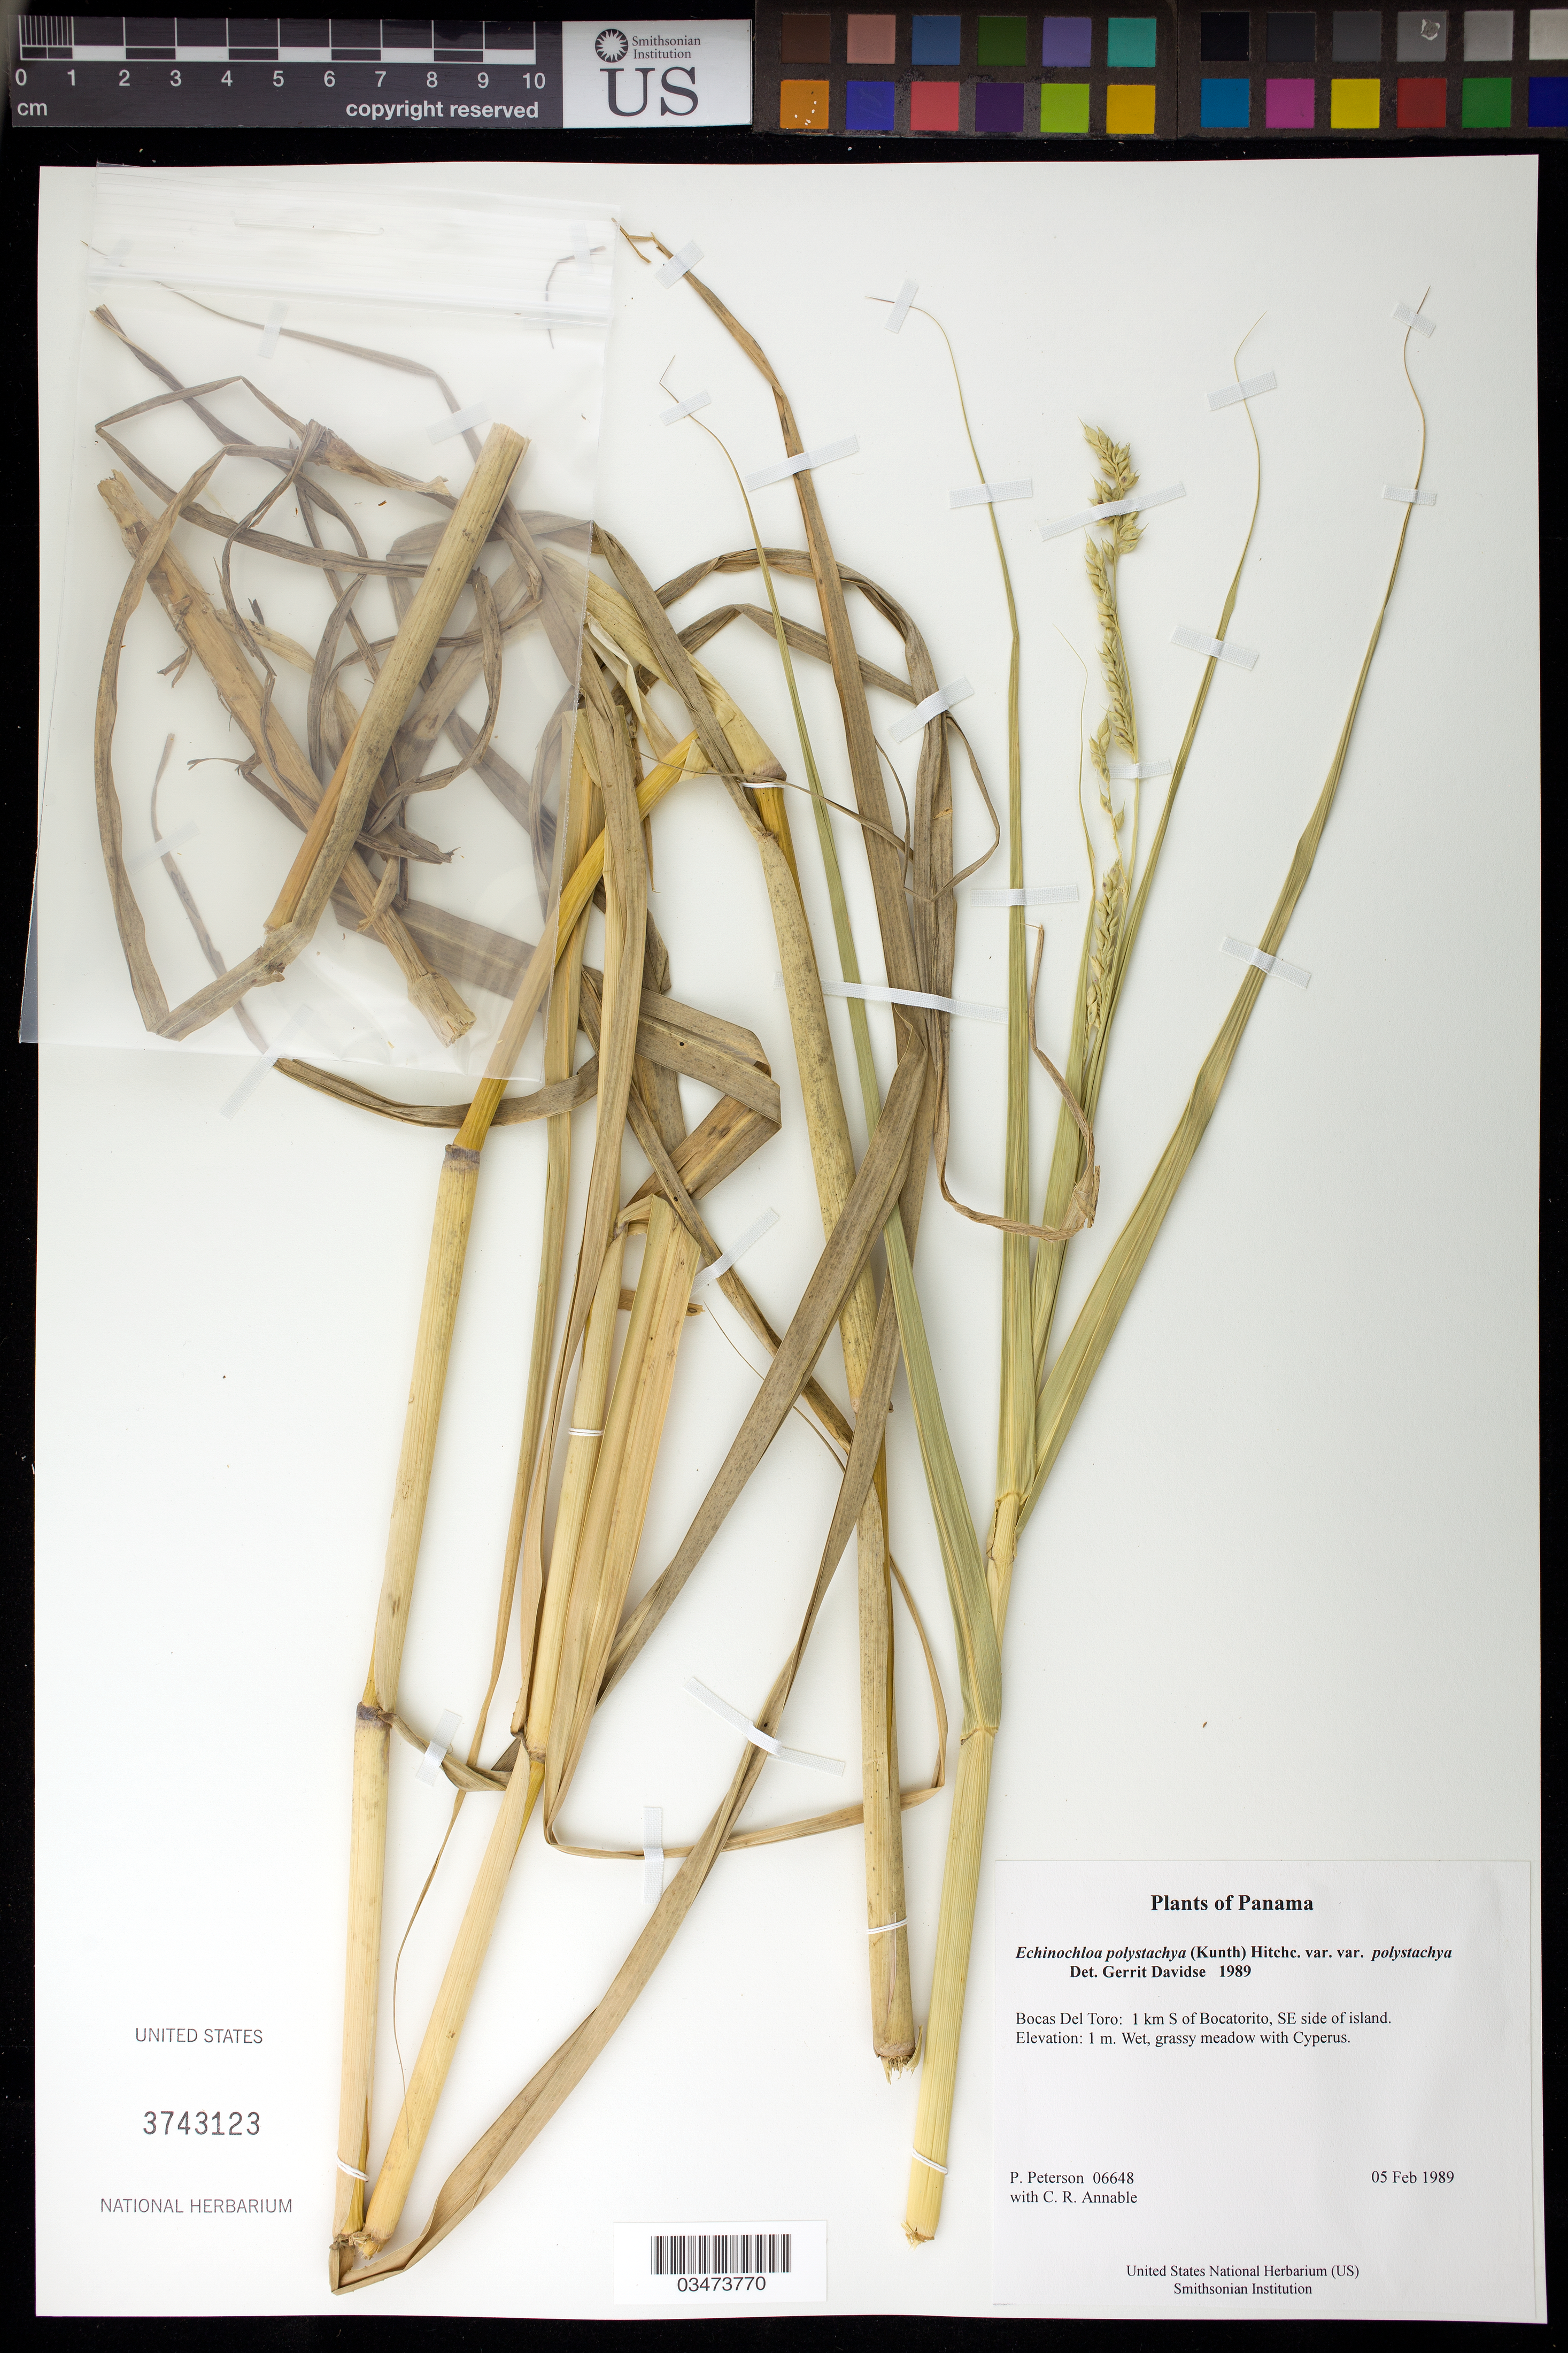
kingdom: Plantae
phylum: Tracheophyta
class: Liliopsida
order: Poales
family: Poaceae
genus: Echinochloa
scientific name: Echinochloa polystachya var. polystachya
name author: (Kunth) Hitchc.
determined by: Davidse, Gerrit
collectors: P. M. Peterson & C. R. Annable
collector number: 06648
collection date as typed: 05 Feb 1989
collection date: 1989-02-05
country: Panama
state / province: Bocas del Toro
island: San Cristobal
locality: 1 km S of Bocatorito, SE side of island.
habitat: Wet, grassy meadow with Cyperus.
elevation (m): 1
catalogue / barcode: US 3743123